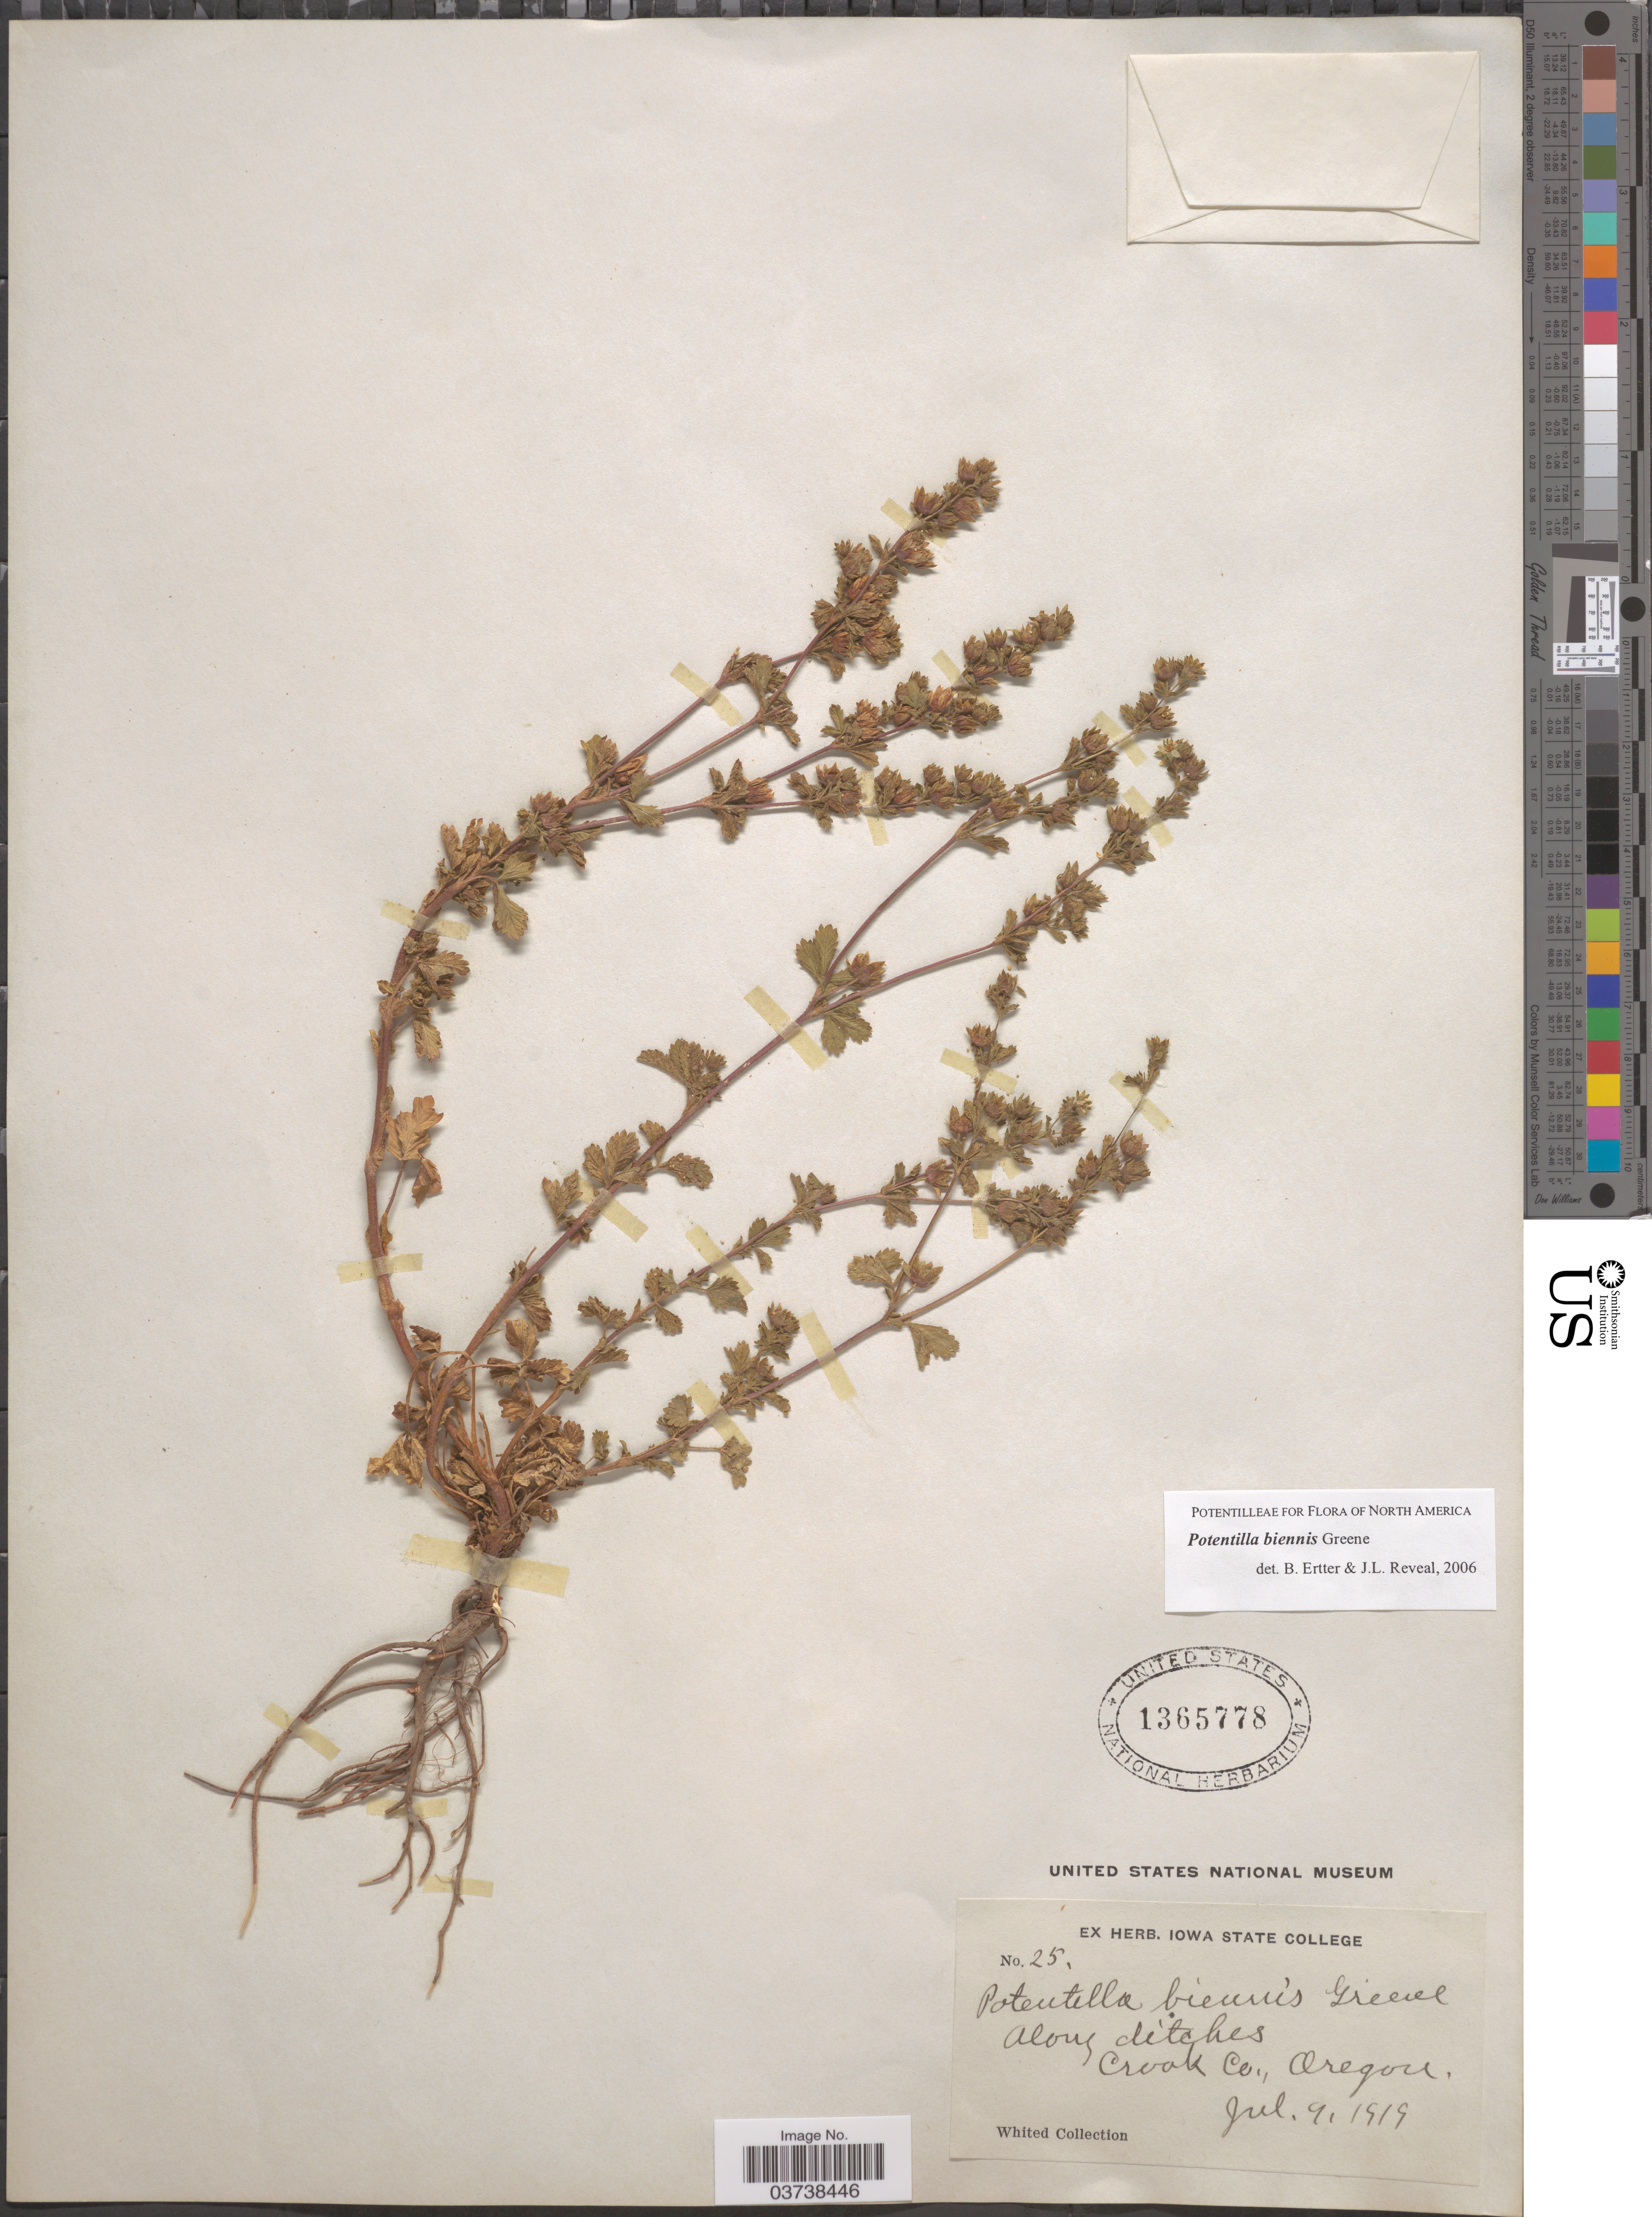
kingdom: Plantae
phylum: Tracheophyta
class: Magnoliopsida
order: Rosales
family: Rosaceae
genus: Potentilla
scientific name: Potentilla biennis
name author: Greene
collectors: K. Whited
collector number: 25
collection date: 1919-07-09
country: United States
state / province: Oregon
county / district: Crook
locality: Along ditches Crook Co.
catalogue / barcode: US 1365778